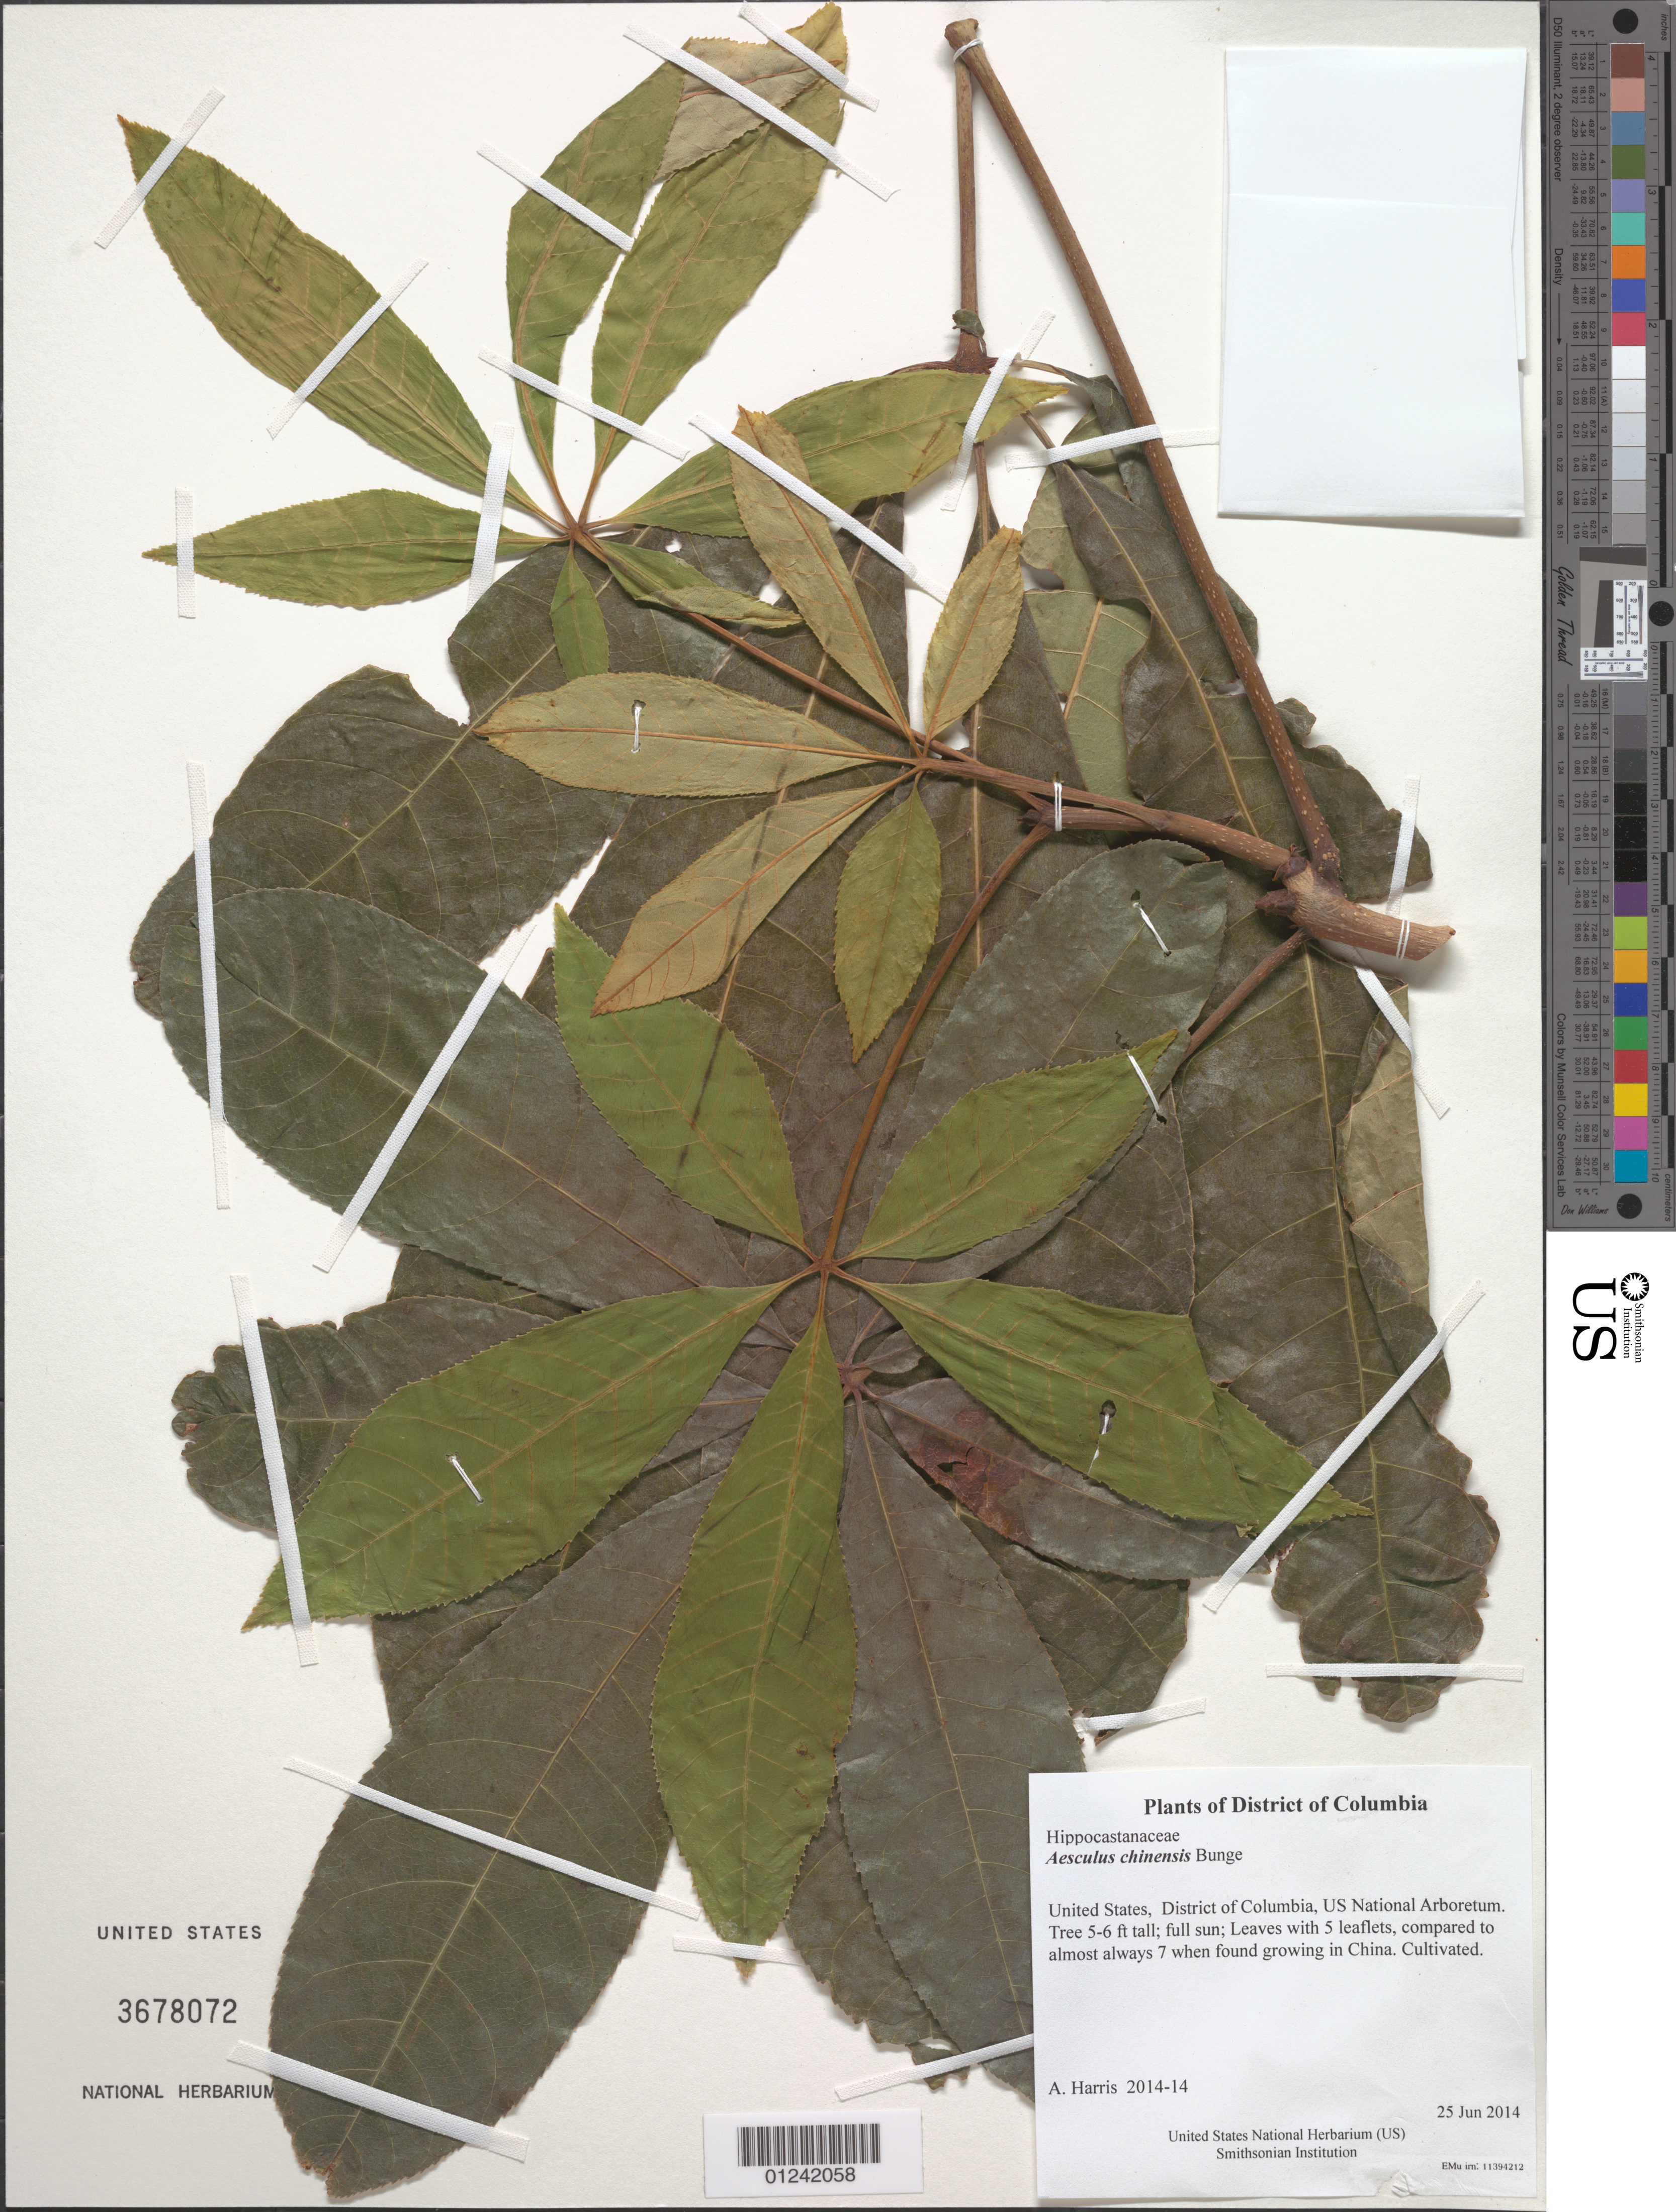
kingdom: Plantae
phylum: Tracheophyta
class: Magnoliopsida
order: Sapindales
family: Sapindaceae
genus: Aesculus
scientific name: Aesculus chinensis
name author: Bunge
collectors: A. J. Harris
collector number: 2014-14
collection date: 2014-06-25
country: United States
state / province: District of Columbia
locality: US National Arboretum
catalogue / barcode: US 3678072